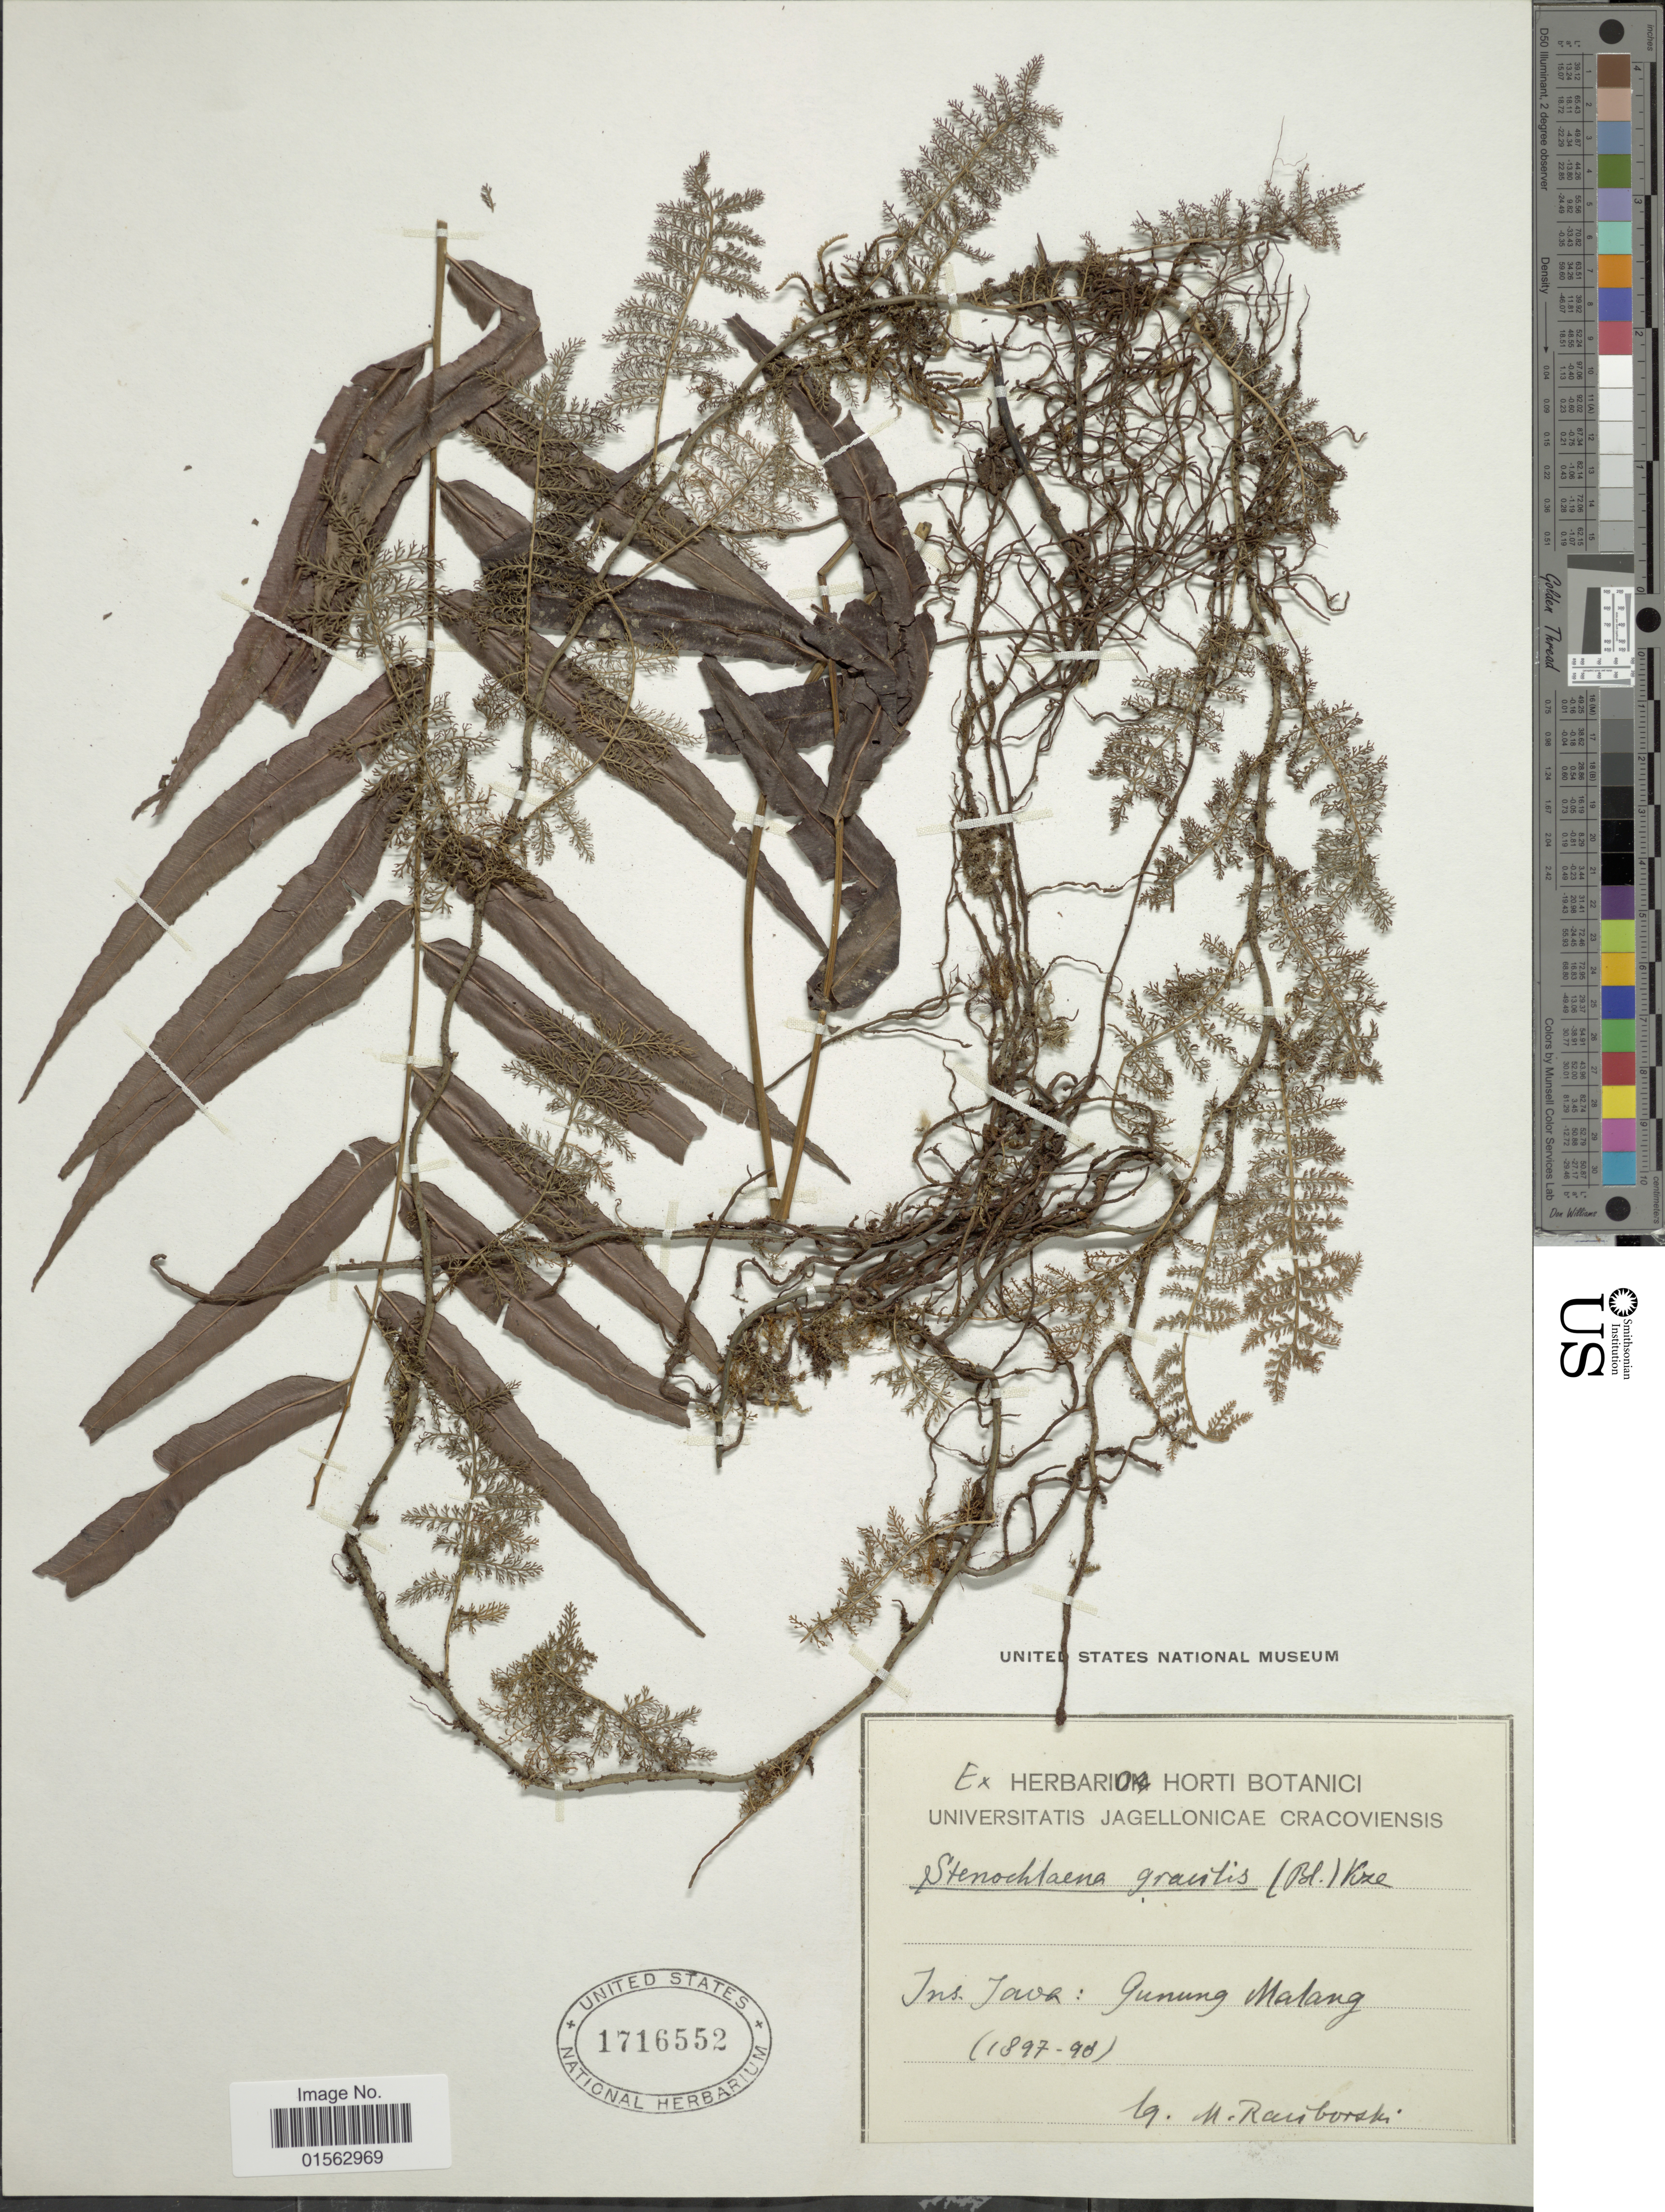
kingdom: Plantae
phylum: Tracheophyta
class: Polypodiopsida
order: Polypodiales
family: Dryopteridaceae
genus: Teratophyllum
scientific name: Teratophyllum gracile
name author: (Blume) Holttum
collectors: M. Raciborski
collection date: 1897/1898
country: Indonesia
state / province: Java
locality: Ins. Java; Gunung Malang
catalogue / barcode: US 1716552